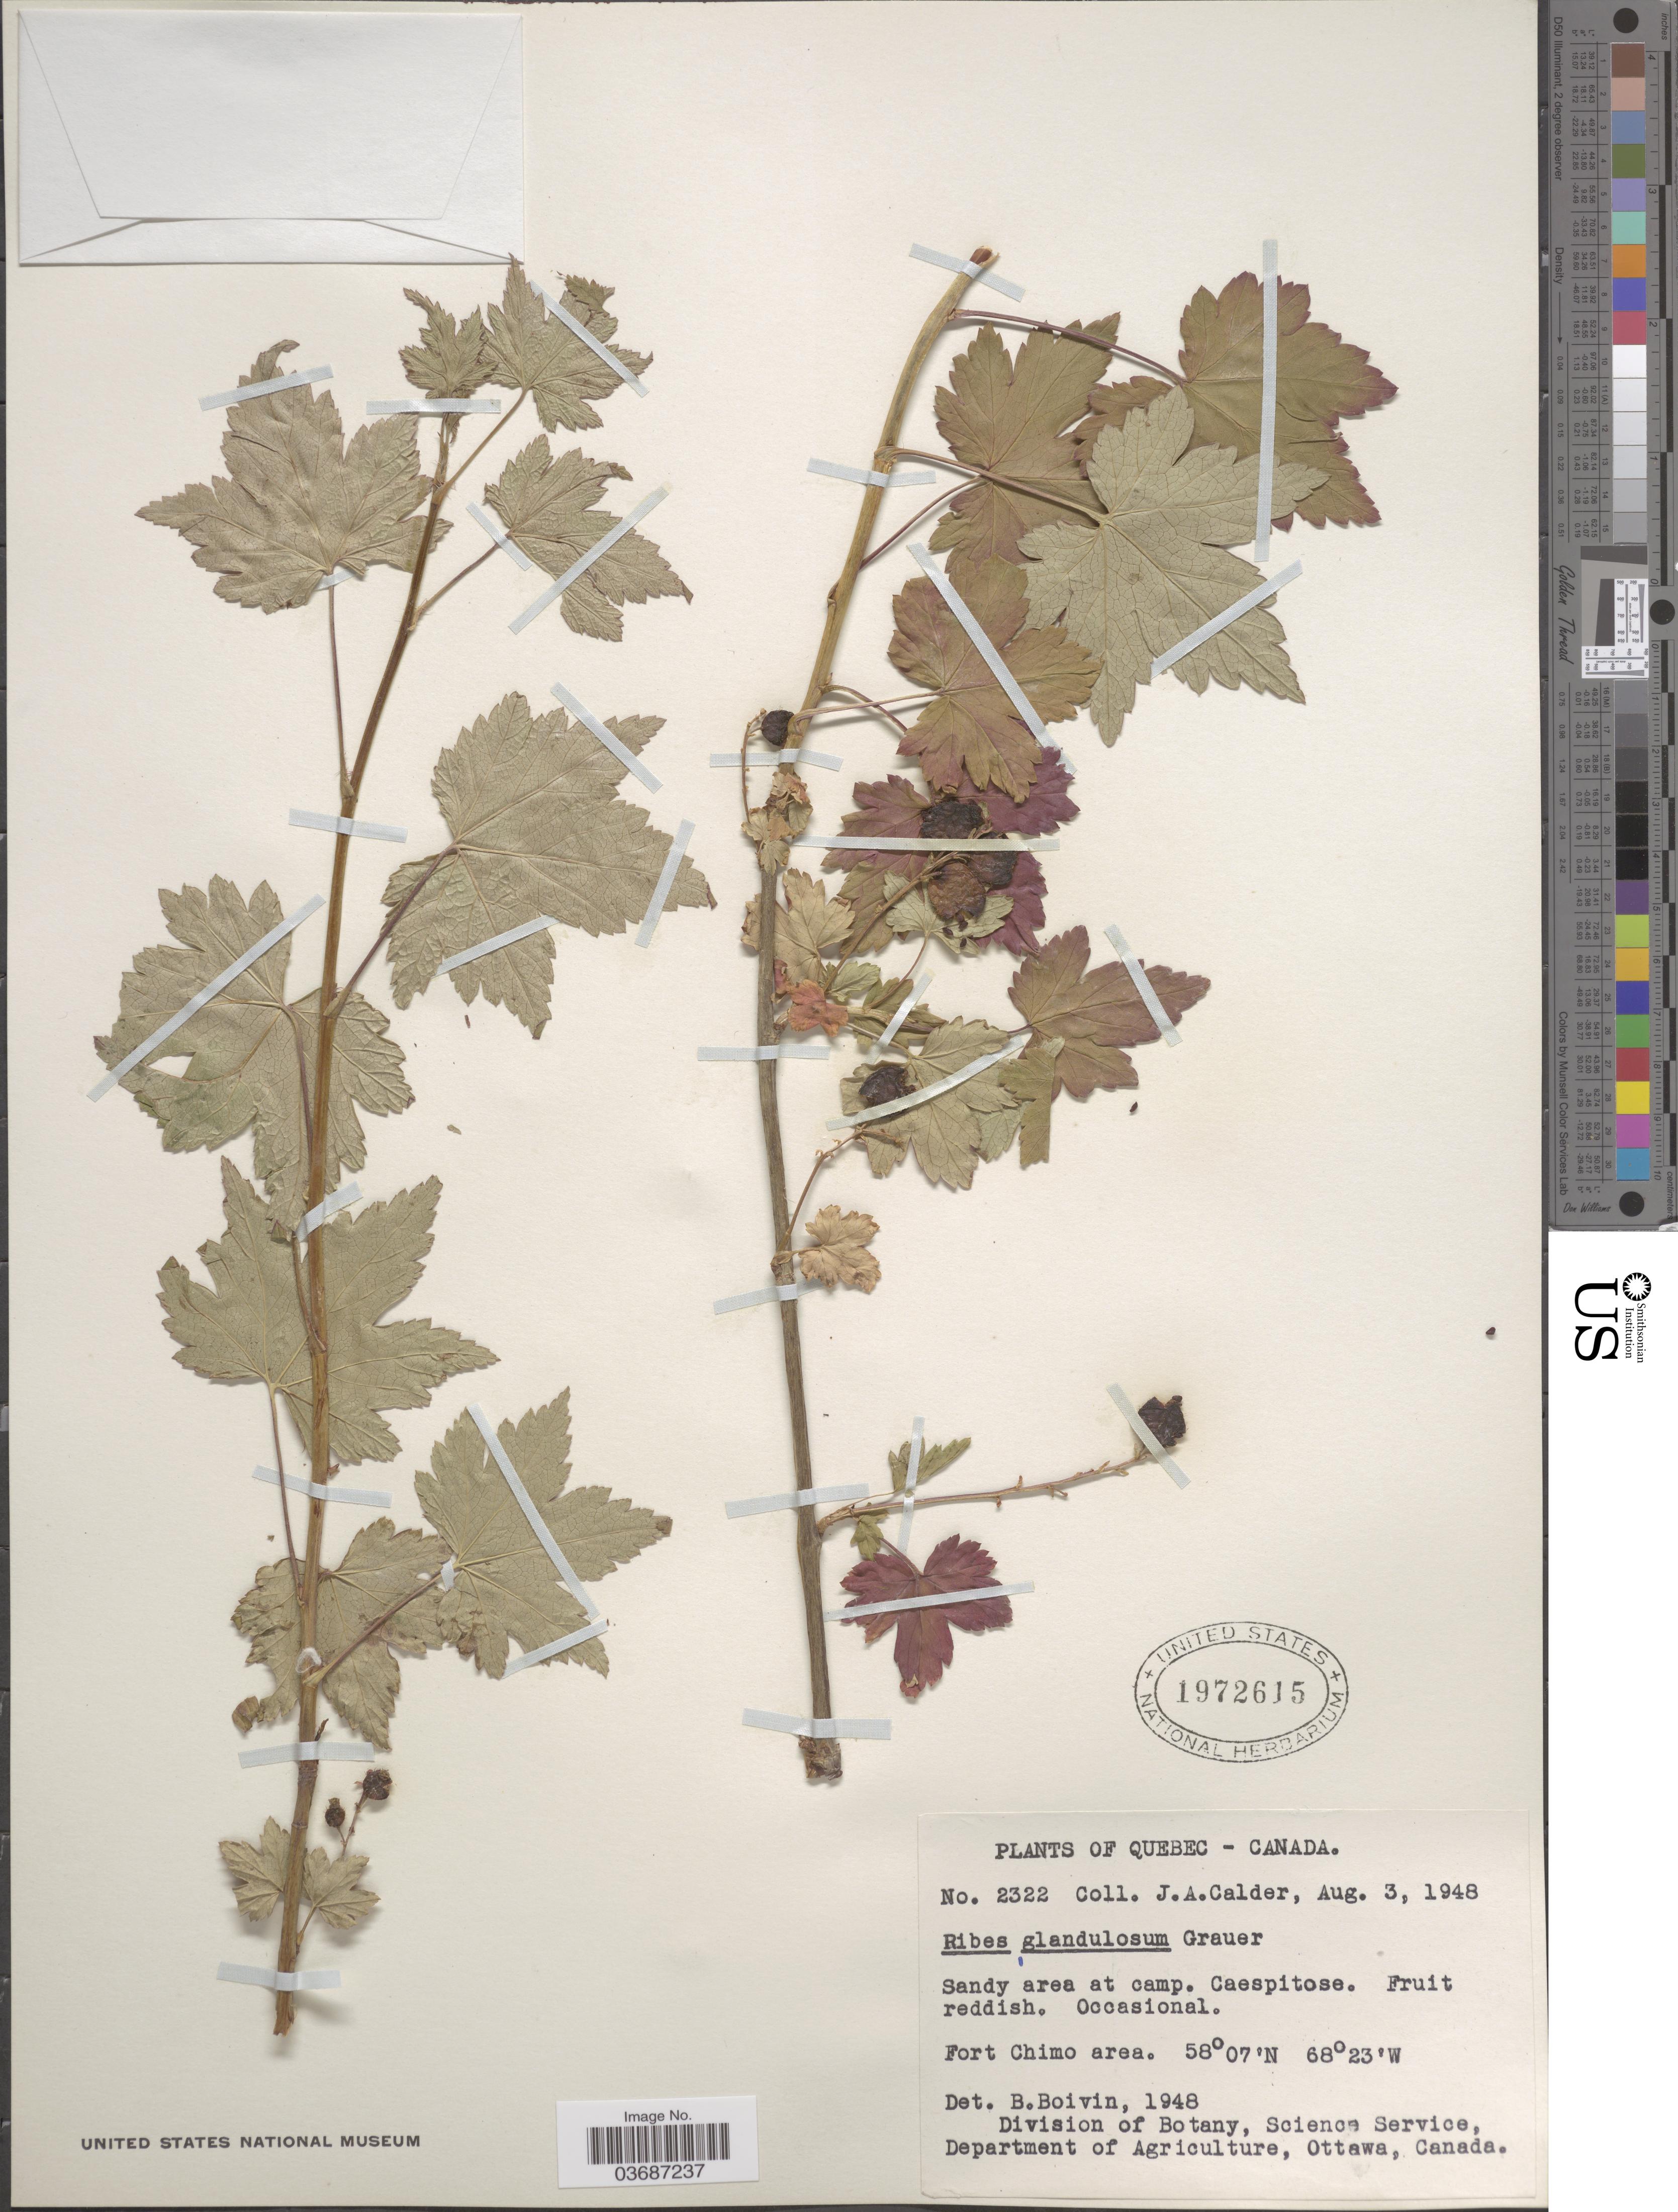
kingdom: Plantae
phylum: Tracheophyta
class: Magnoliopsida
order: Saxifragales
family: Grossulariaceae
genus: Ribes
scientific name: Ribes glandulosum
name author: Ruiz & Pav.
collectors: J. A. Calder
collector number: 2322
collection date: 1948-08-03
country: Canada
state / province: Quebec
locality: Sandy area at camp. Fort Chimo area.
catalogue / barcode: US 1972615